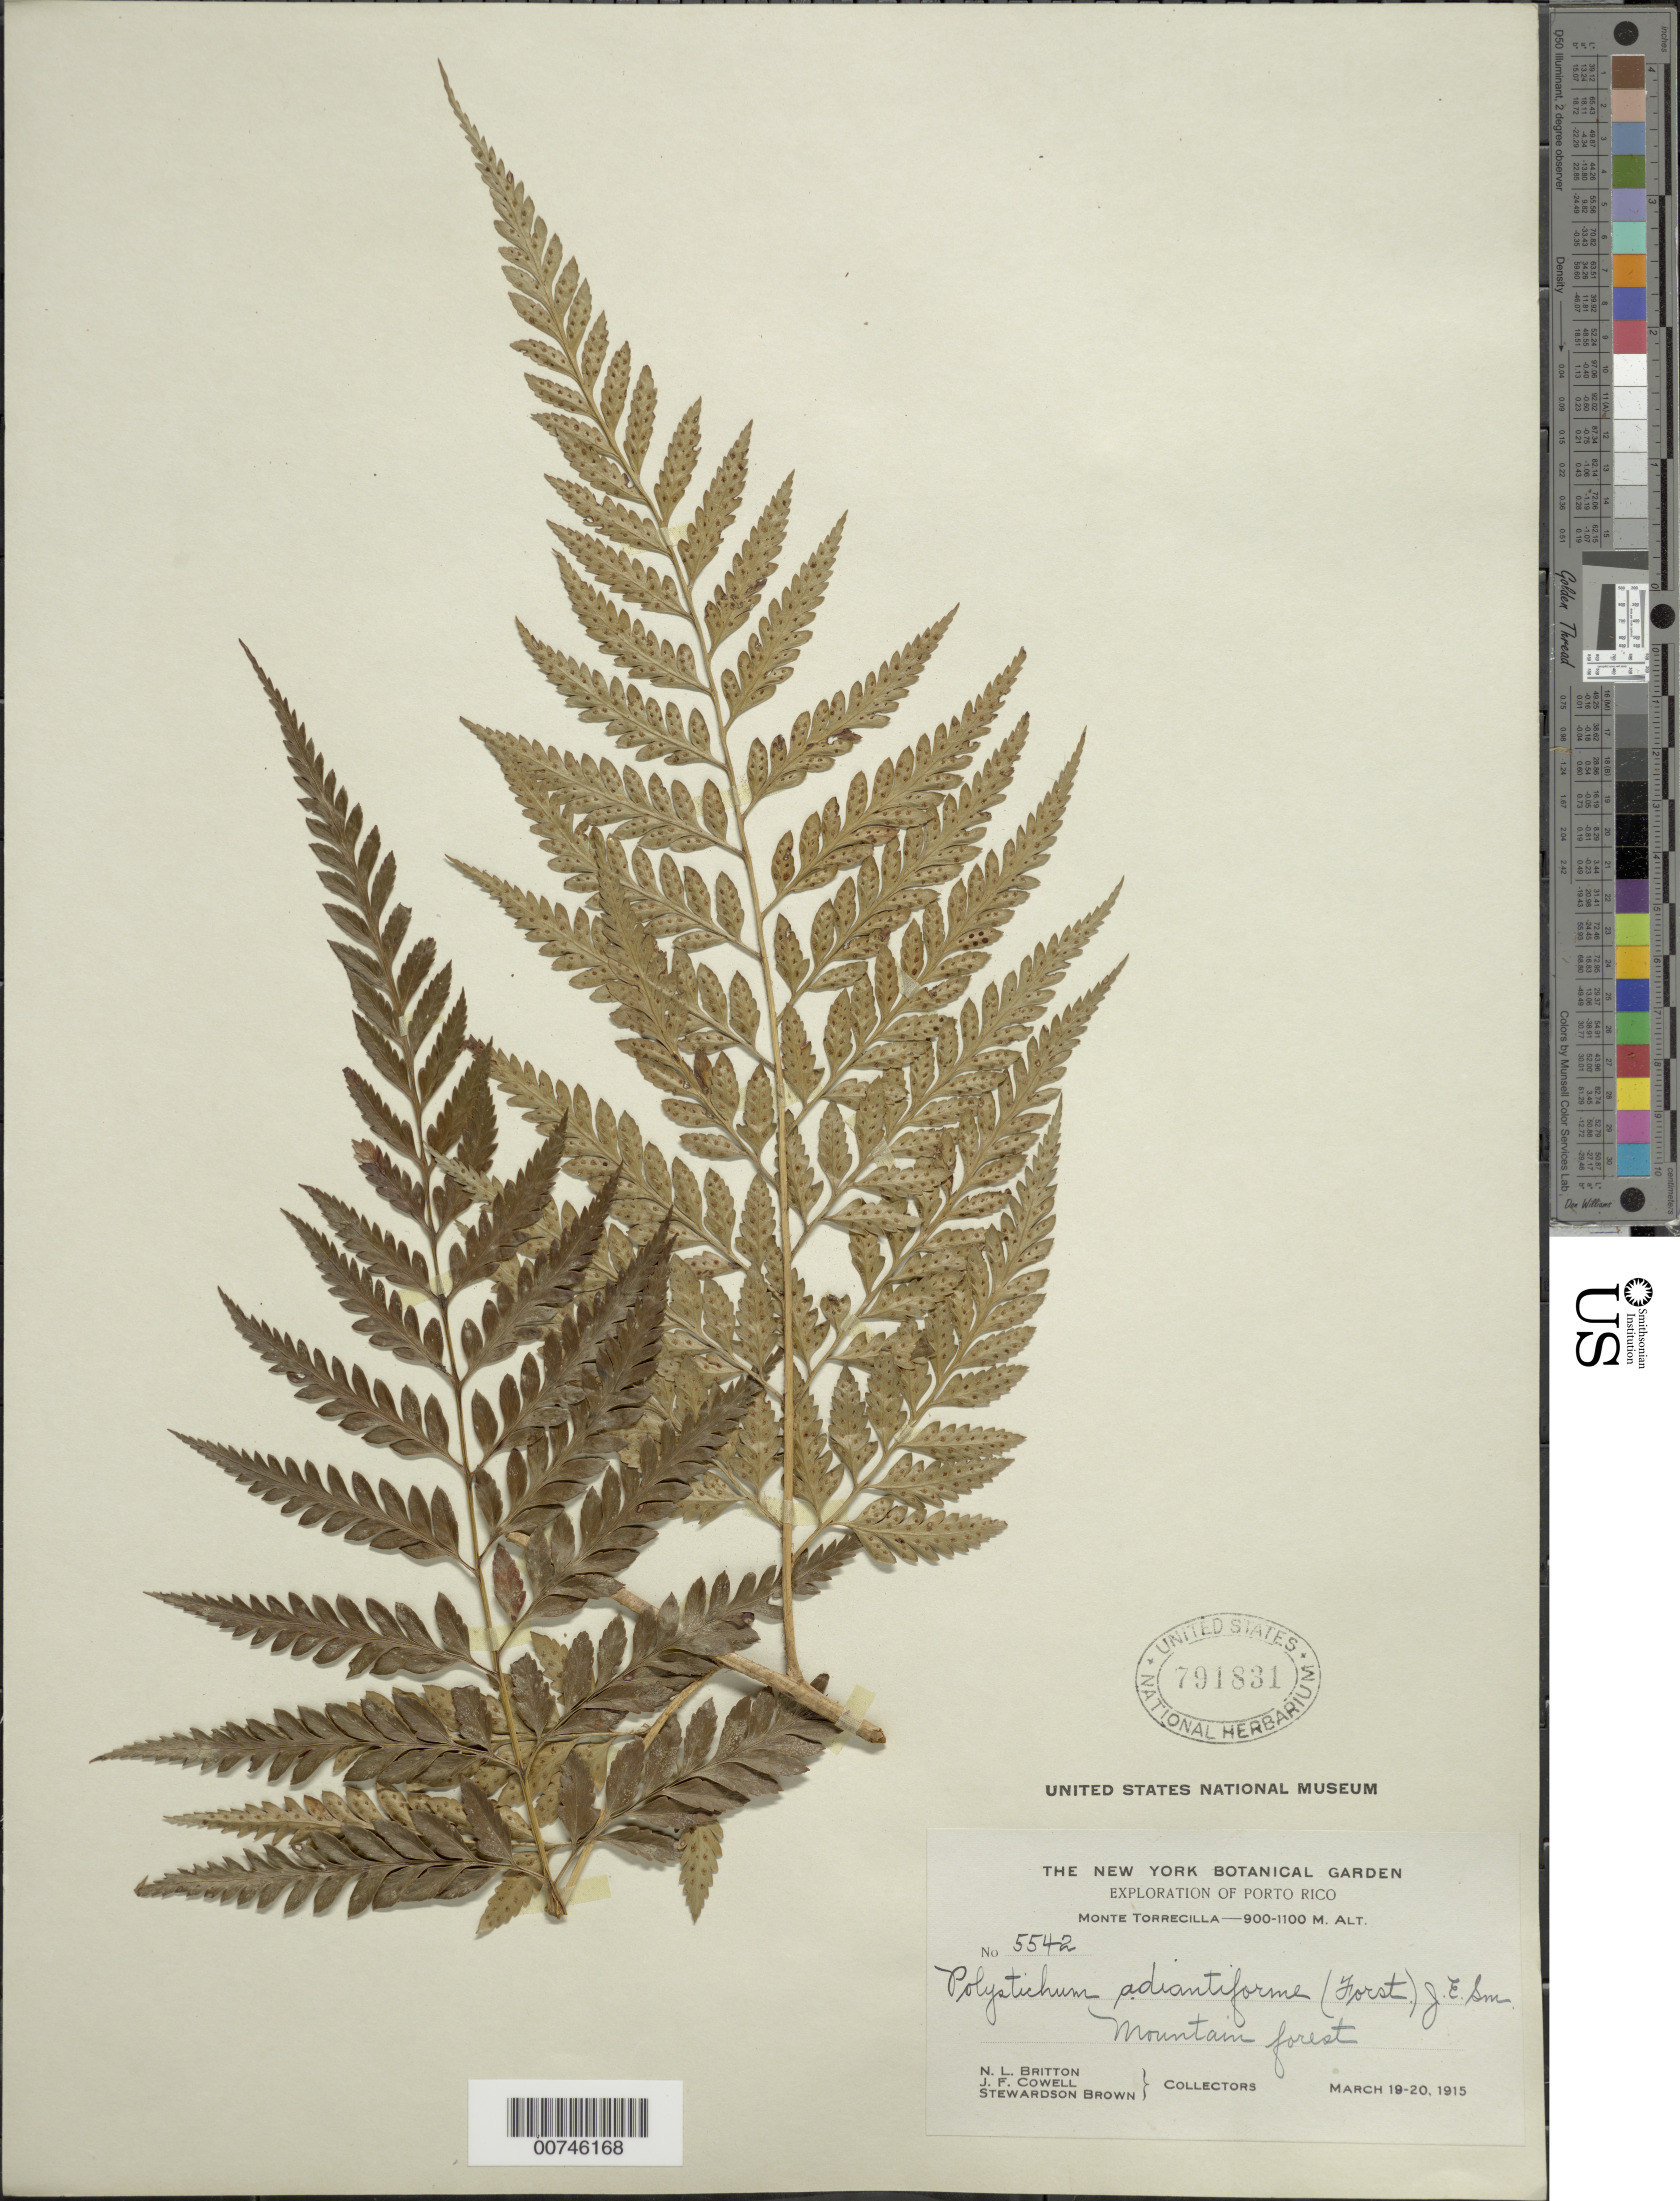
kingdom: Plantae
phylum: Tracheophyta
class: Polypodiopsida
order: Polypodiales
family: Dryopteridaceae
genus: Rumohra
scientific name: Rumohra adiantiformis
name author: (G. Forst.) Ching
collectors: N. Britton, J. F. Cowell & S. Brown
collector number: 5542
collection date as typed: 19 Mar 1915 to 20 Mar 1915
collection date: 1915-03-19/1915-03-20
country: Puerto Rico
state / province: Barranquitas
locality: Monte Torrecilla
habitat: Mountain forest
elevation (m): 900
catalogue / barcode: US 791831